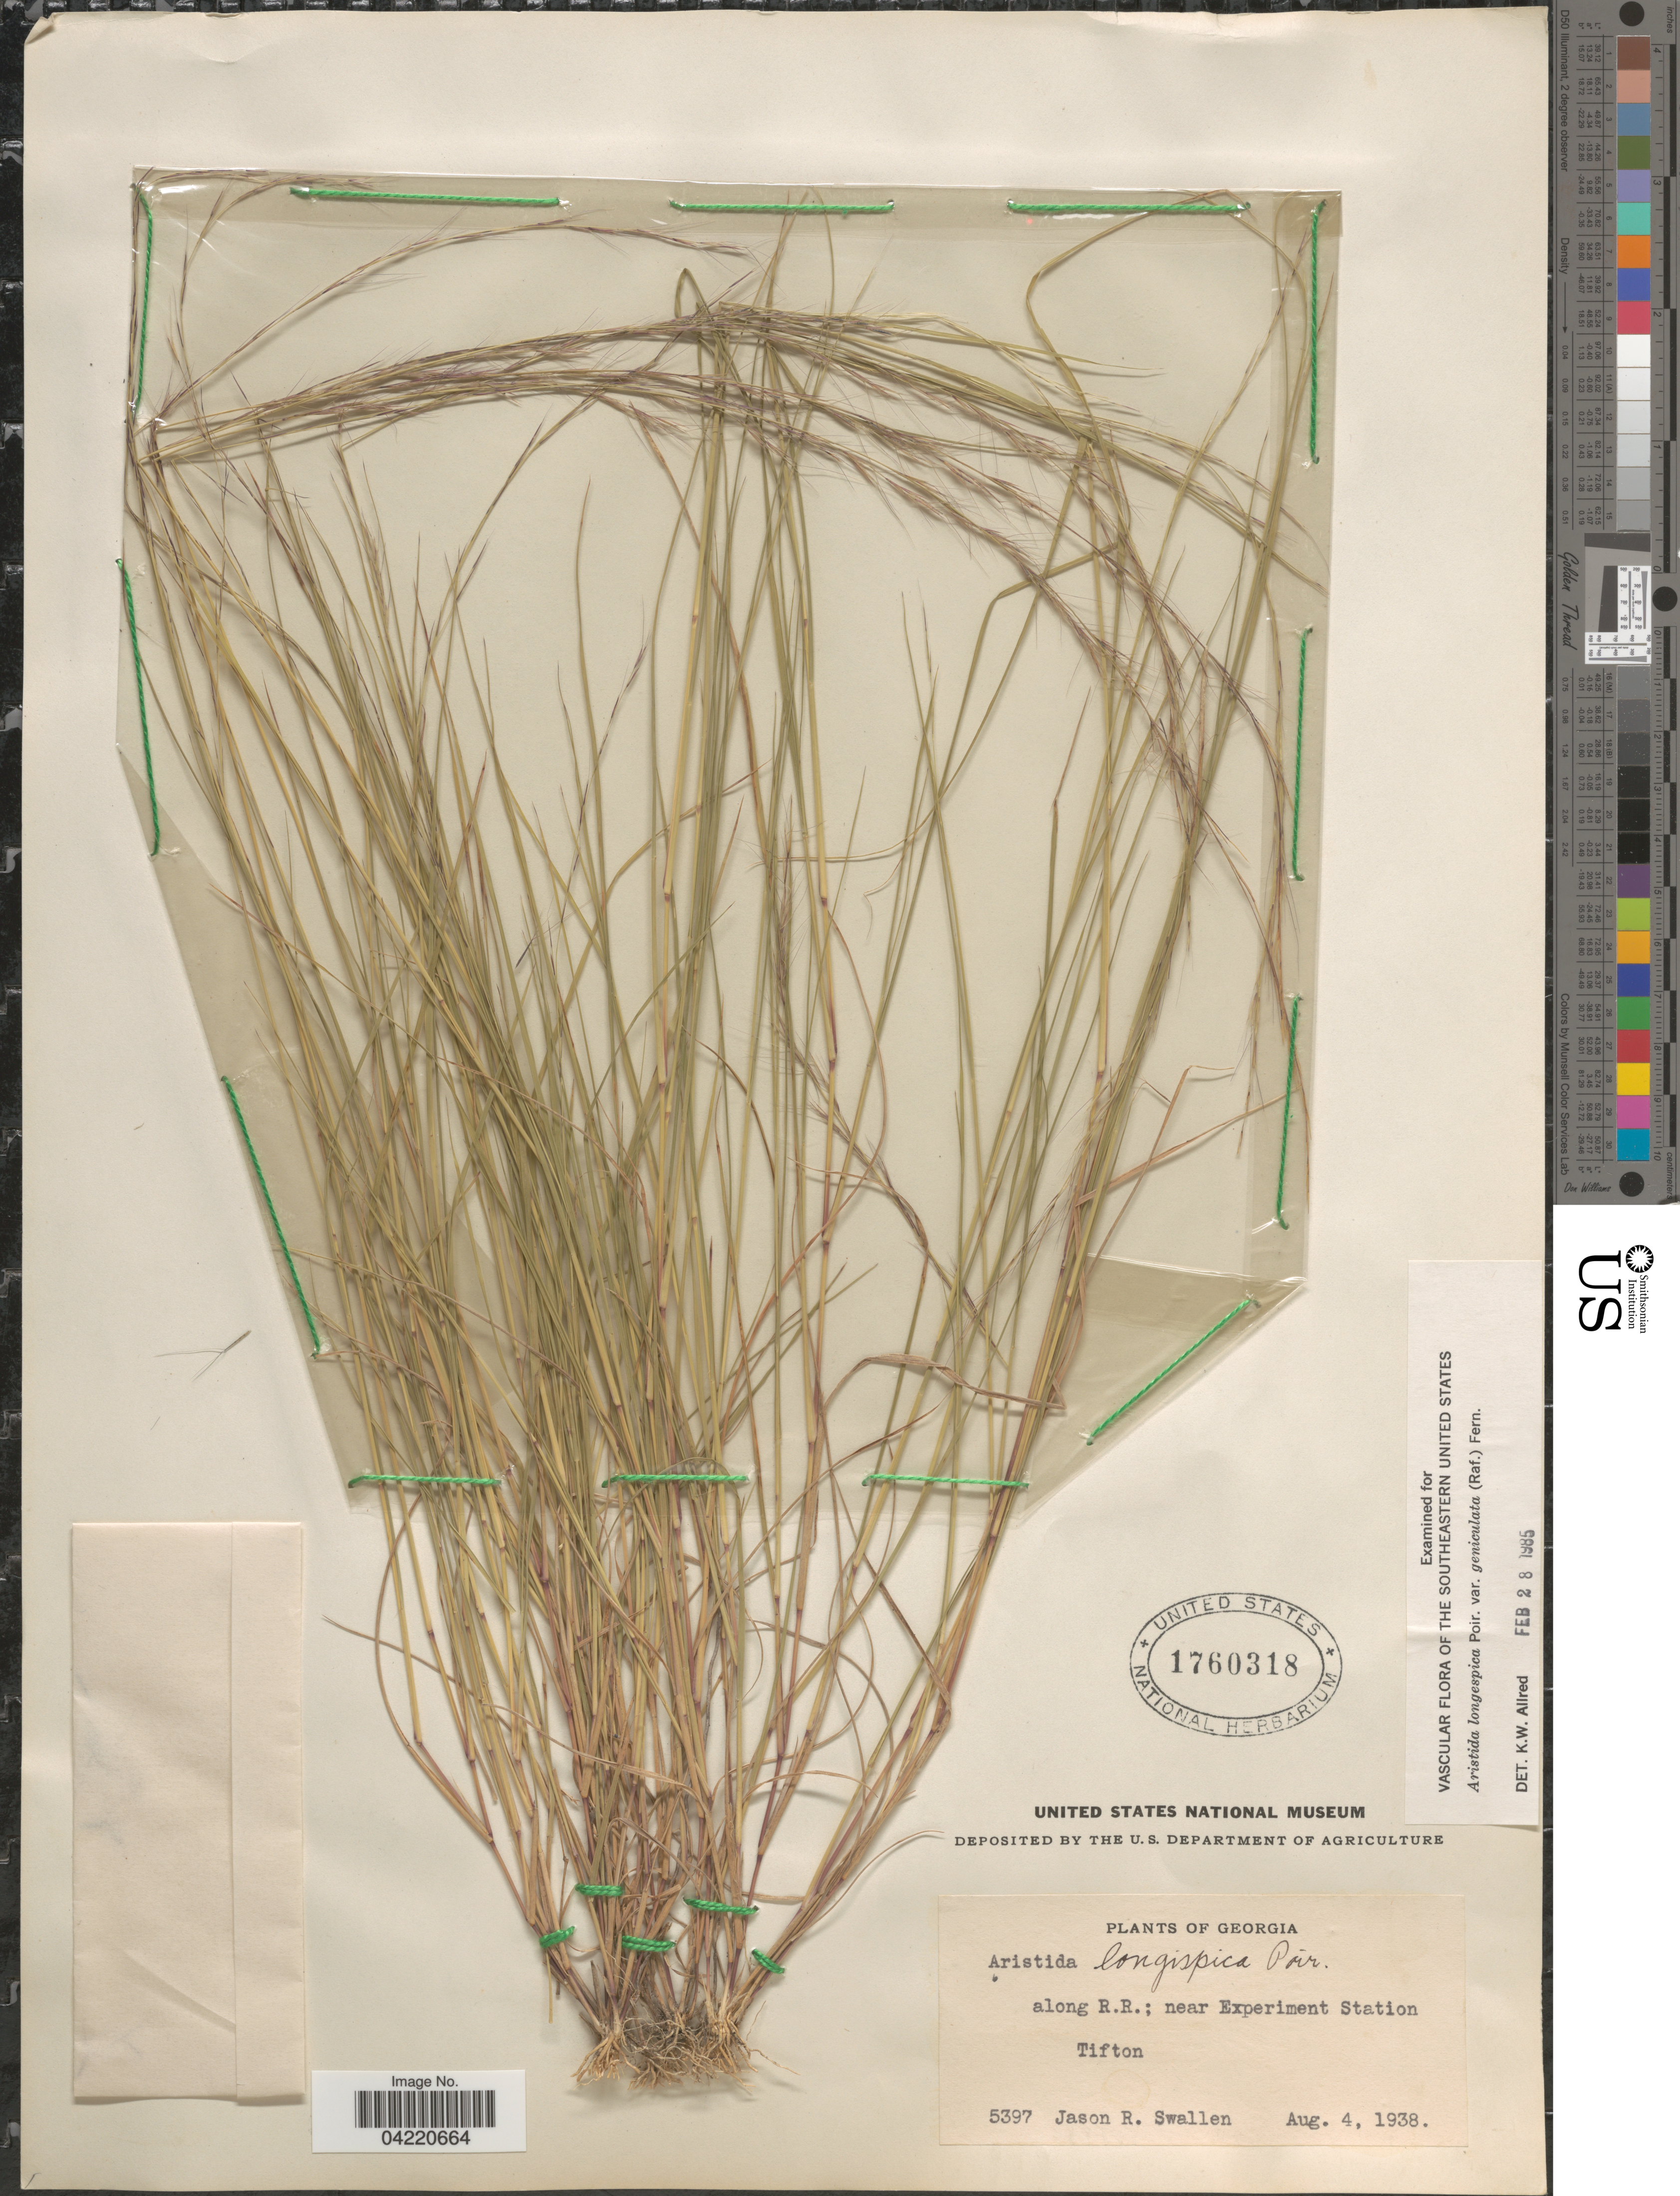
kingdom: Plantae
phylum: Tracheophyta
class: Liliopsida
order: Poales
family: Poaceae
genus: Aristida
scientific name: Aristida longespica var. geniculata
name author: (Raf.) Fernald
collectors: J. R. Swallen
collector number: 5397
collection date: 1938-08-04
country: United States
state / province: Georgia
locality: Along R.R.; near Experiment Station Tifton.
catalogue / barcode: US 1760318